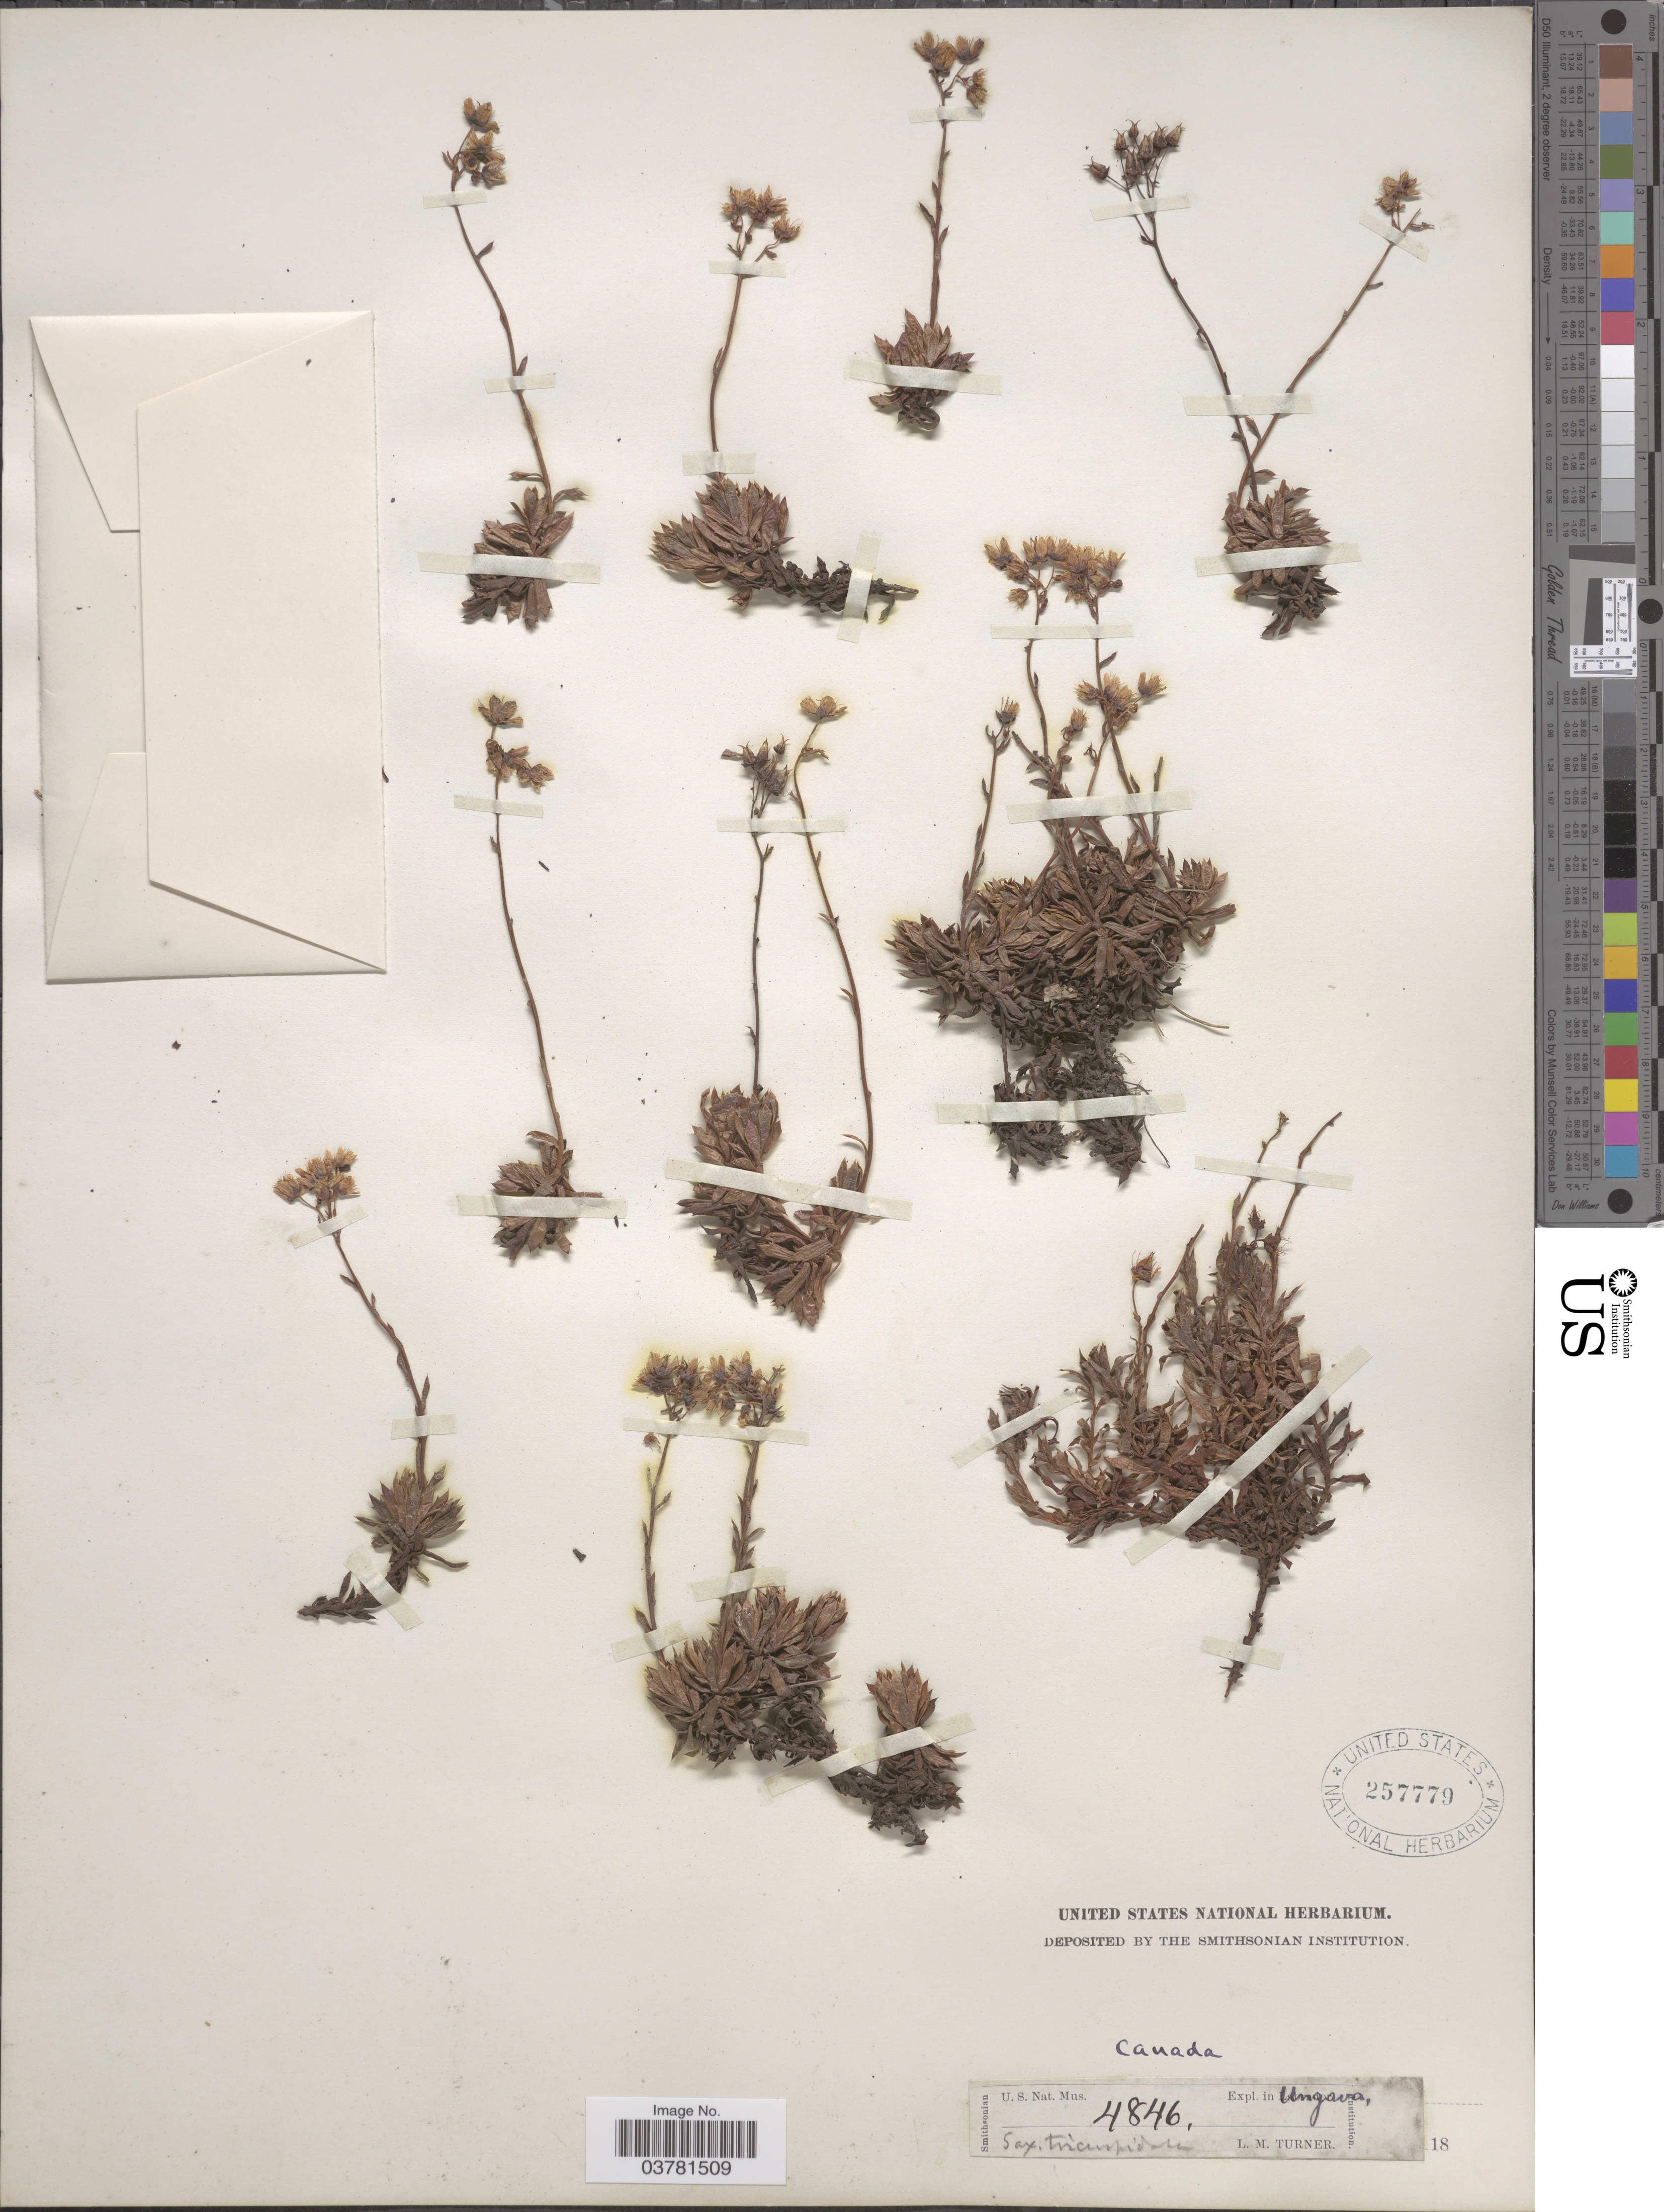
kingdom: Plantae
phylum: Tracheophyta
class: Magnoliopsida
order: Saxifragales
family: Saxifragaceae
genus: Saxifraga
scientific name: Saxifraga tricuspidata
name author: Rottb.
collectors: L. M. Turner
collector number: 4846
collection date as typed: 18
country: Canada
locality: Expl. in Ungava.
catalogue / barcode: US 257779